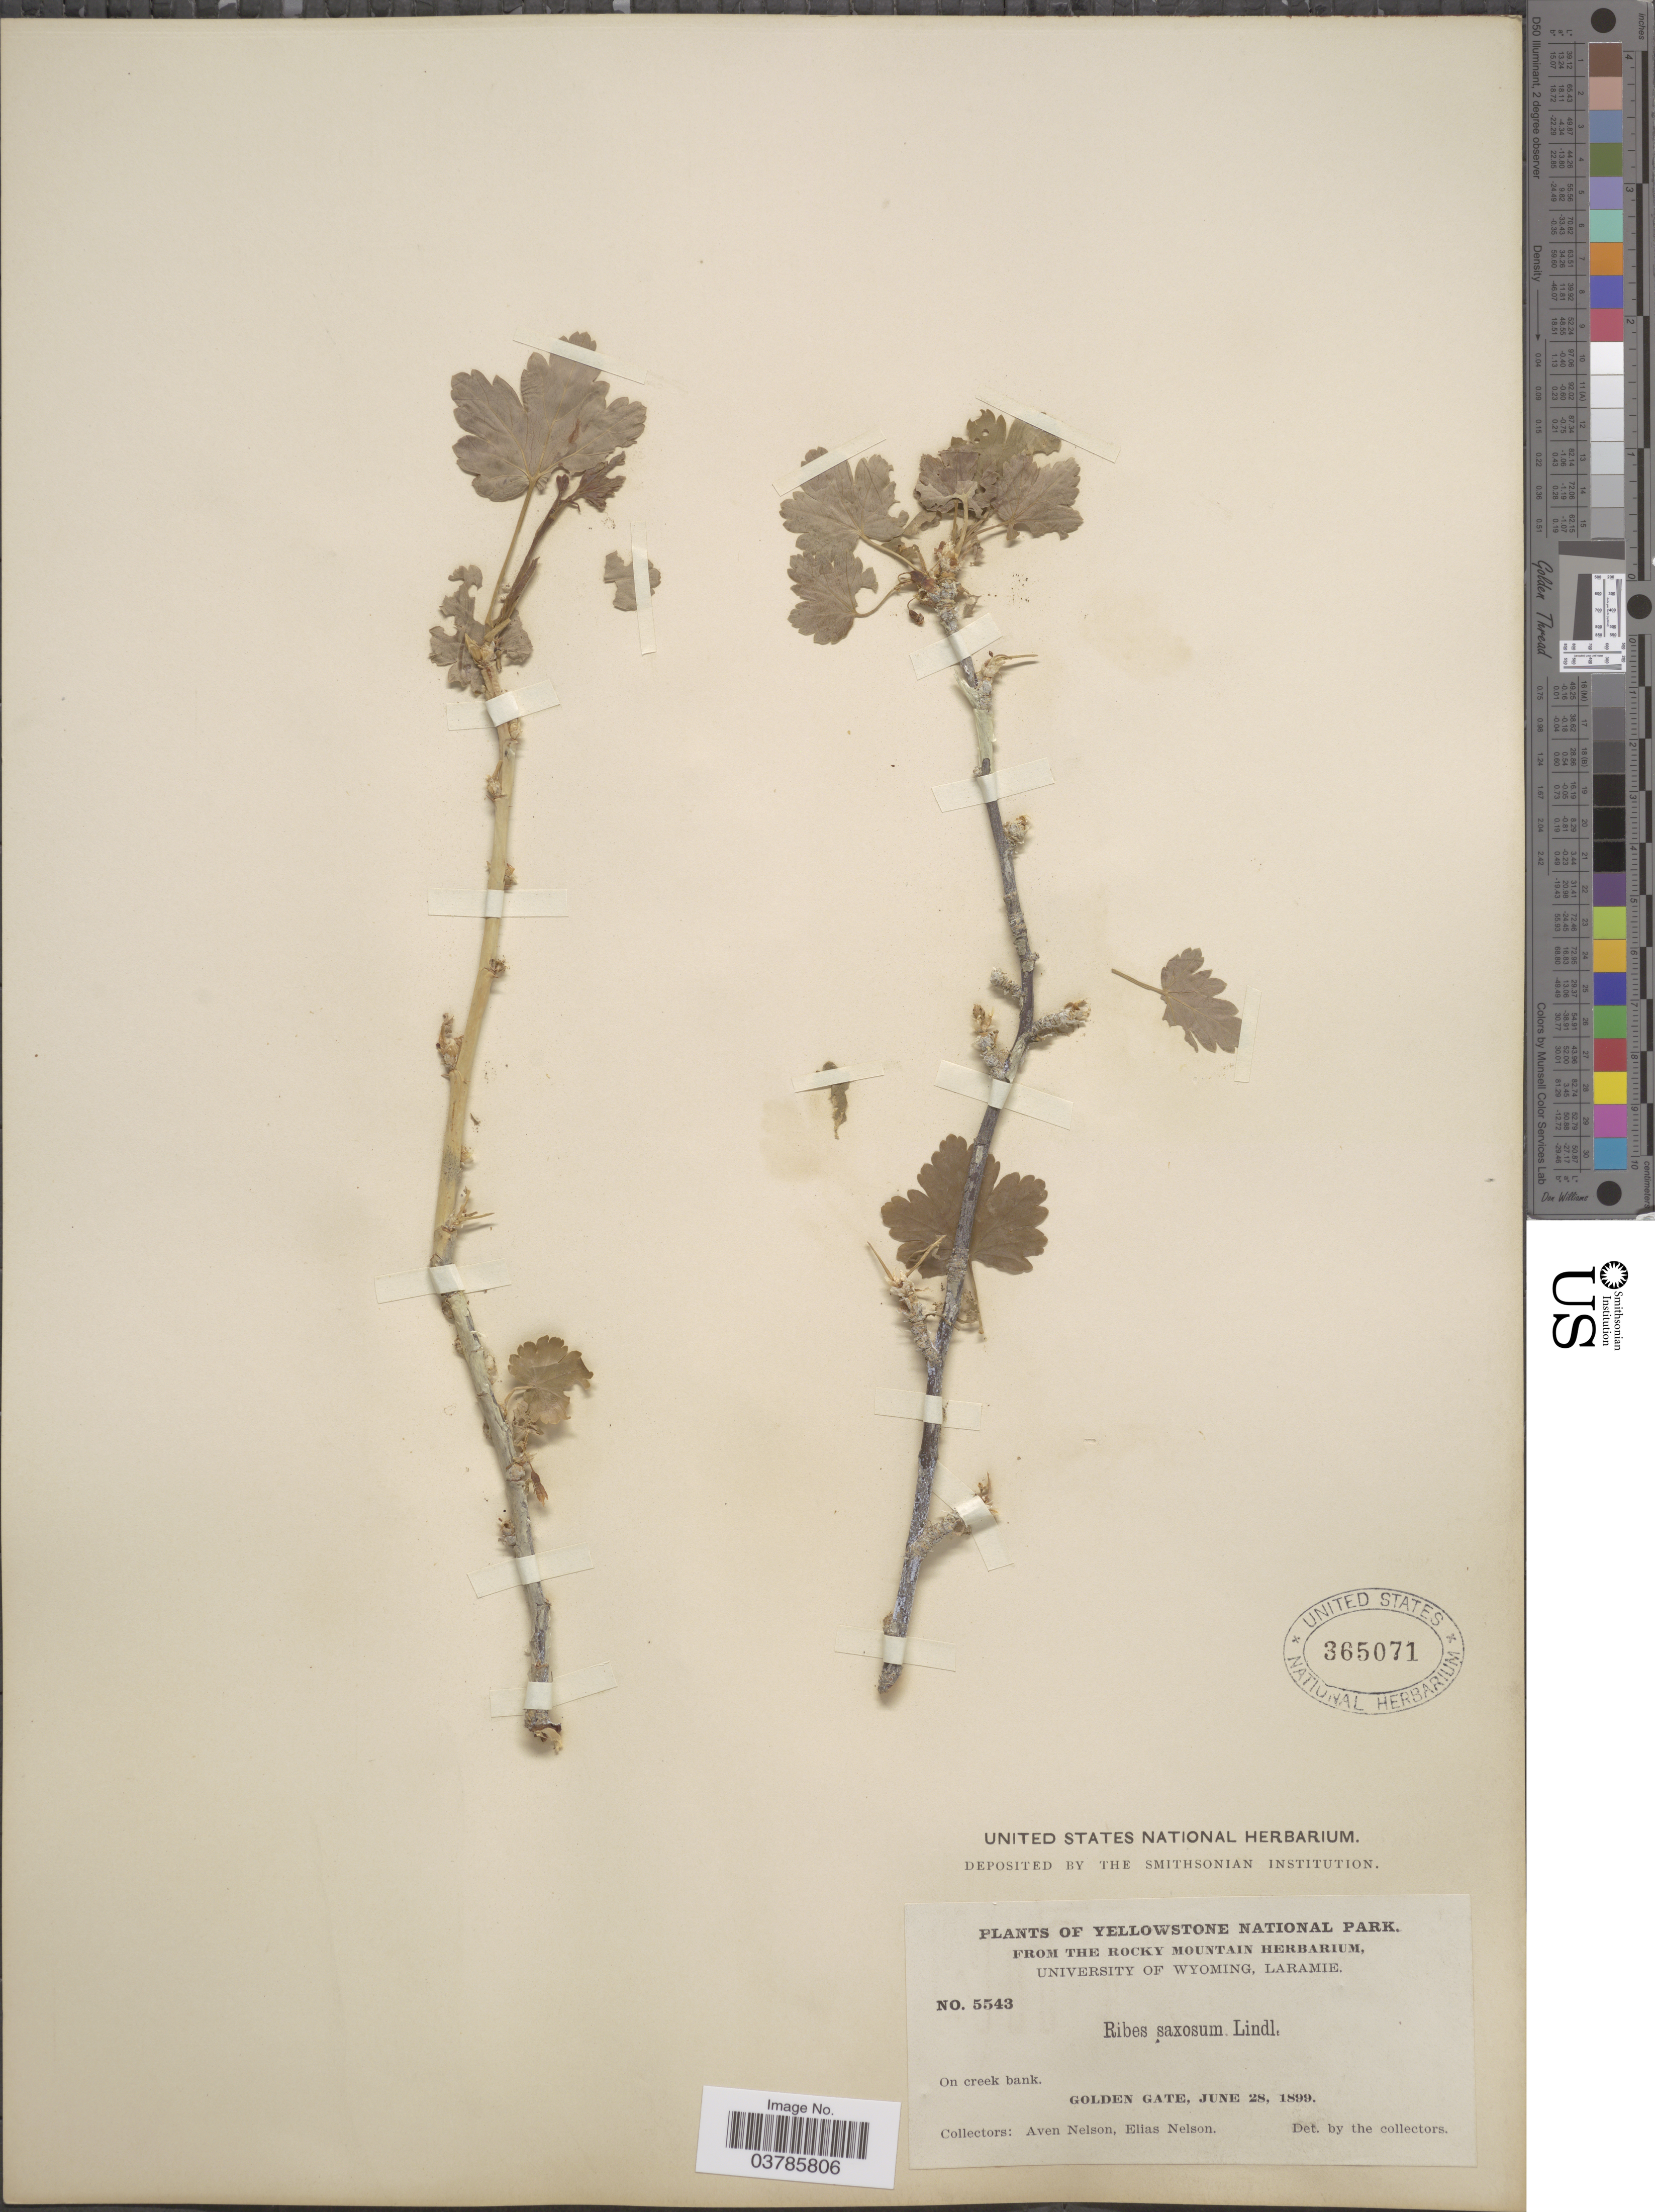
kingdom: Plantae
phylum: Tracheophyta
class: Magnoliopsida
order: Saxifragales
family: Grossulariaceae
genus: Ribes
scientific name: Ribes inerme var. inerme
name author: Rydb.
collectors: A. Nelson & E. Nelson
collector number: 5543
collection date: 1899-06-28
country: United States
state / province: Wyoming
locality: The Yellowstone National Park. On creek bank. Golden Gate.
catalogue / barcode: US 365071